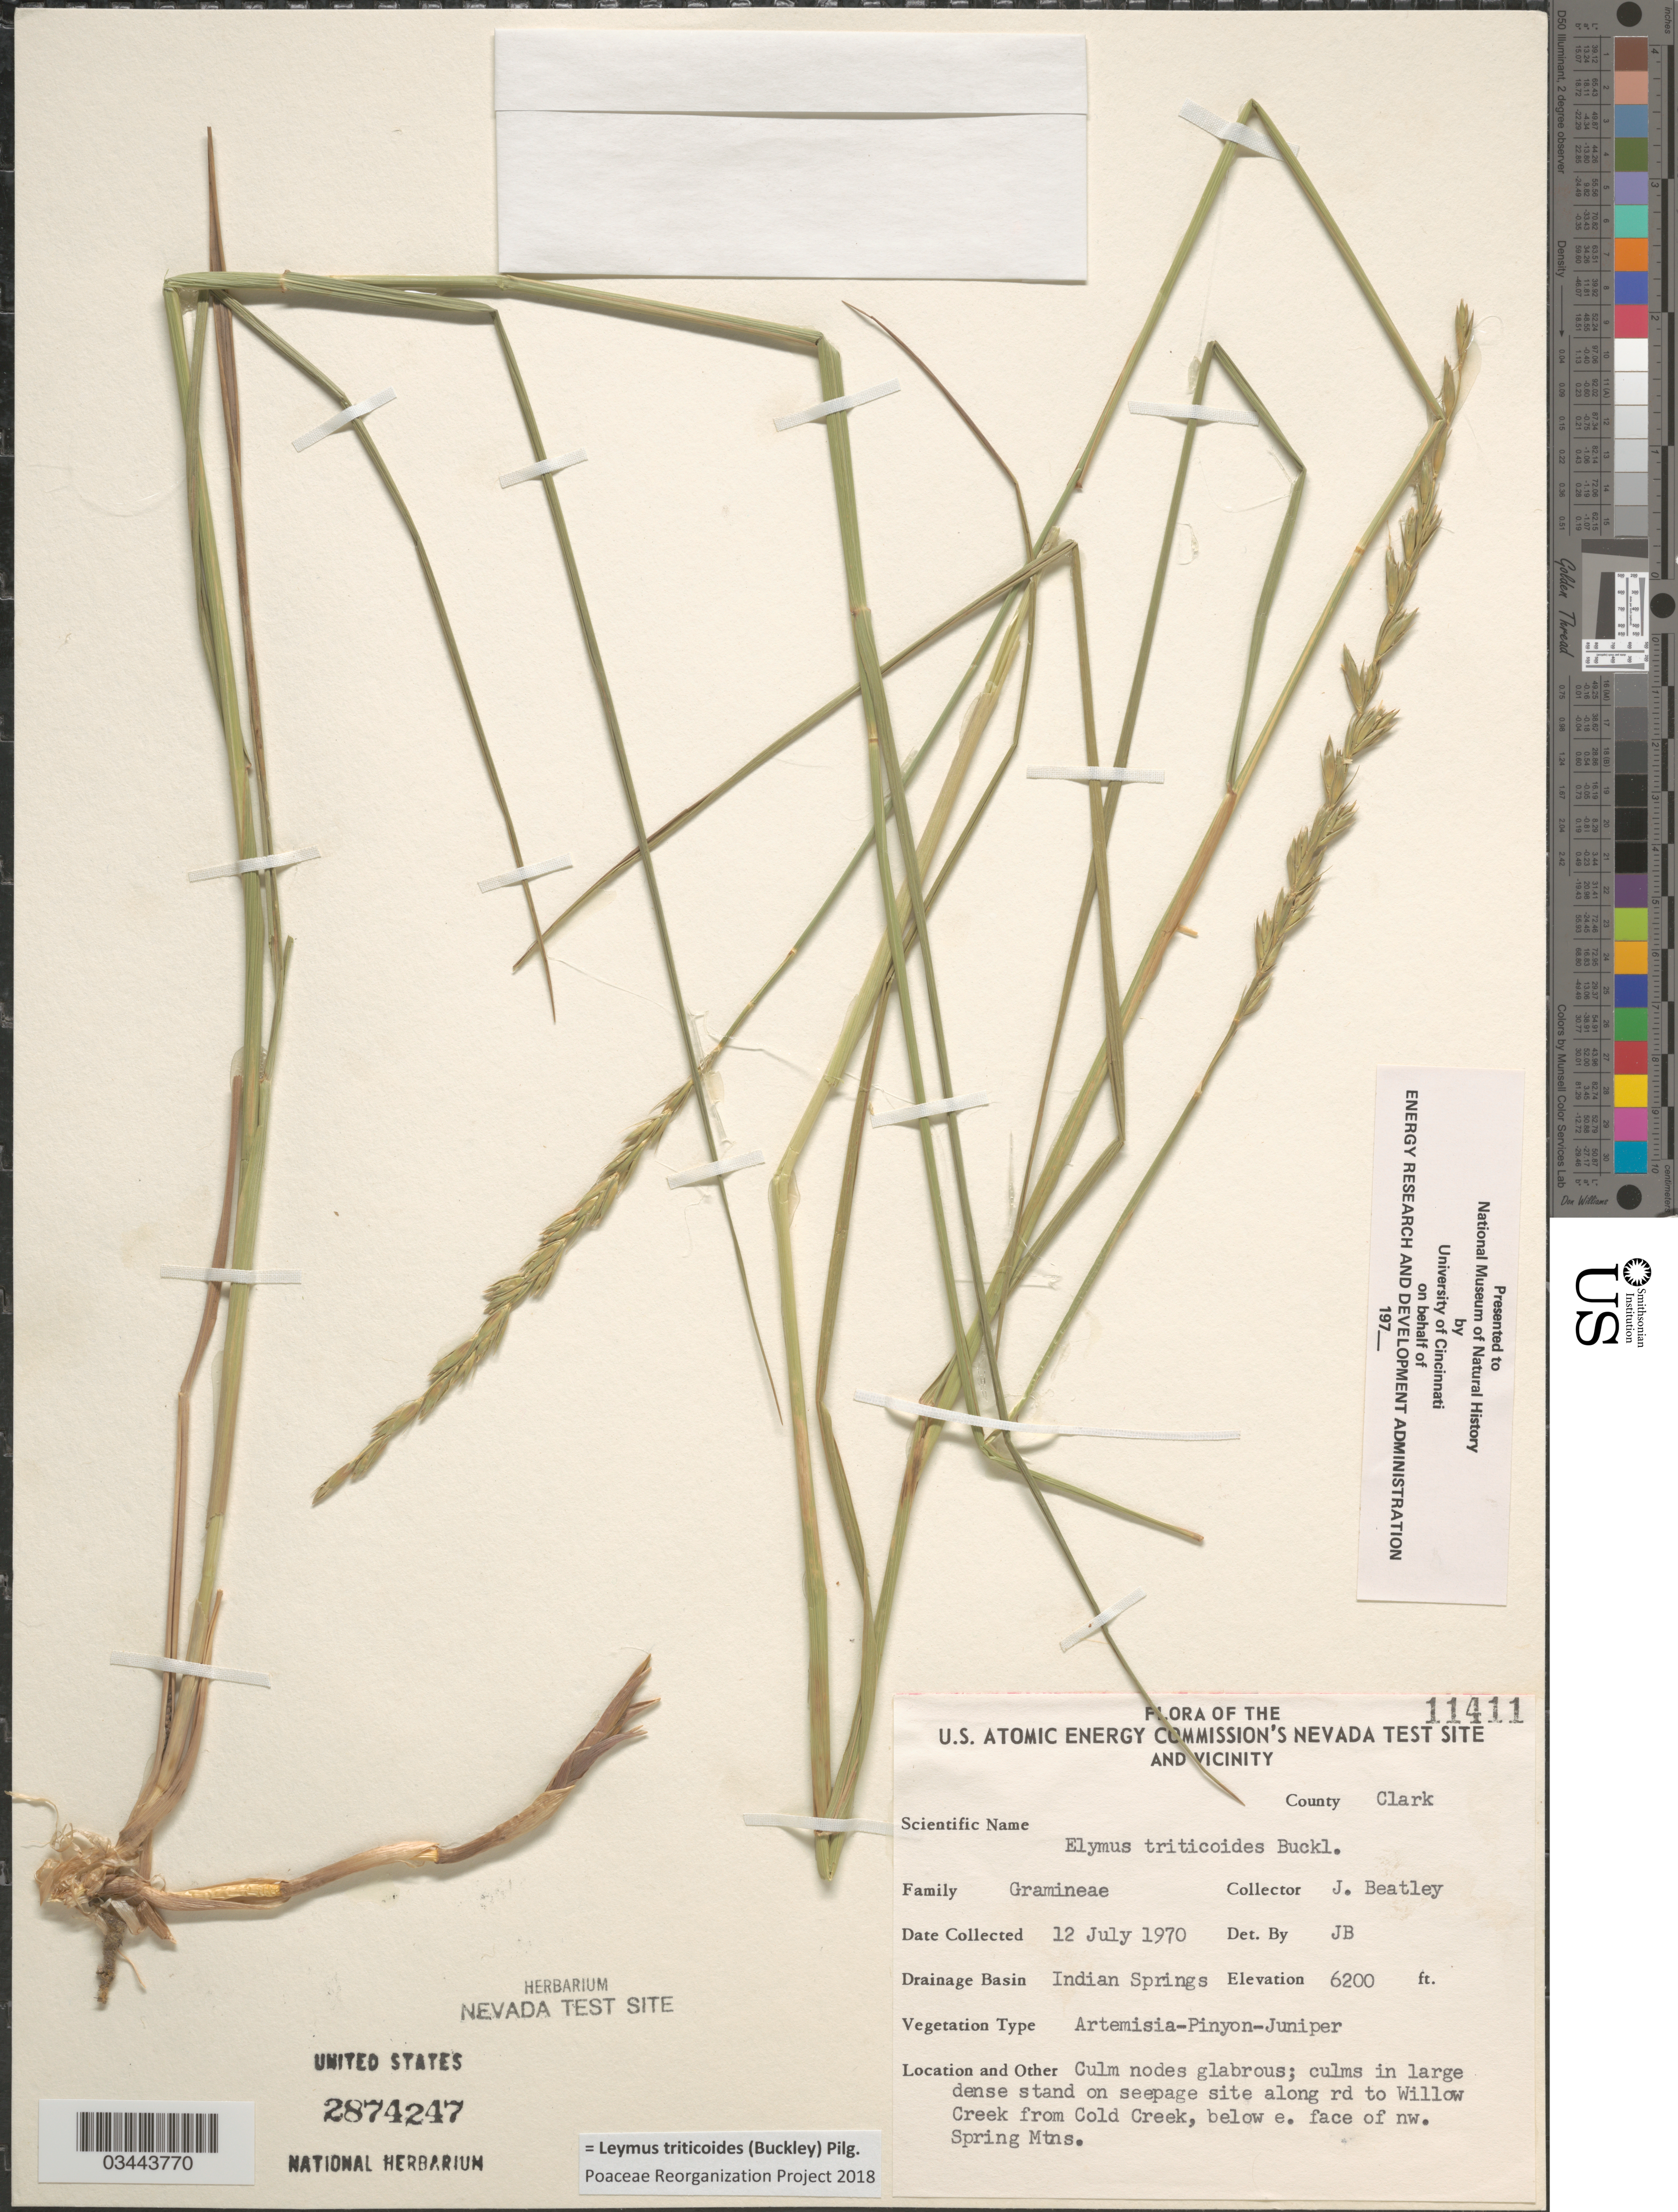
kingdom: Plantae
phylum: Tracheophyta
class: Liliopsida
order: Poales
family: Poaceae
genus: Leymus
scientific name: Leymus triticoides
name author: (Buckley) Pilg.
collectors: J. C. Beatley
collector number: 11411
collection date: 1970-07-12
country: United States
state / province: Nevada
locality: U.S. Atomic Energy Commission's Nevada Test Site And Vicinity. County Clark. Drainage Basin Indian Springs. Culms in large dense stand on seepage site along rd to Willow Creek from Cold Creek, below e. face of nw. Spring Mtns.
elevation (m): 1890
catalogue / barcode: US 2874247